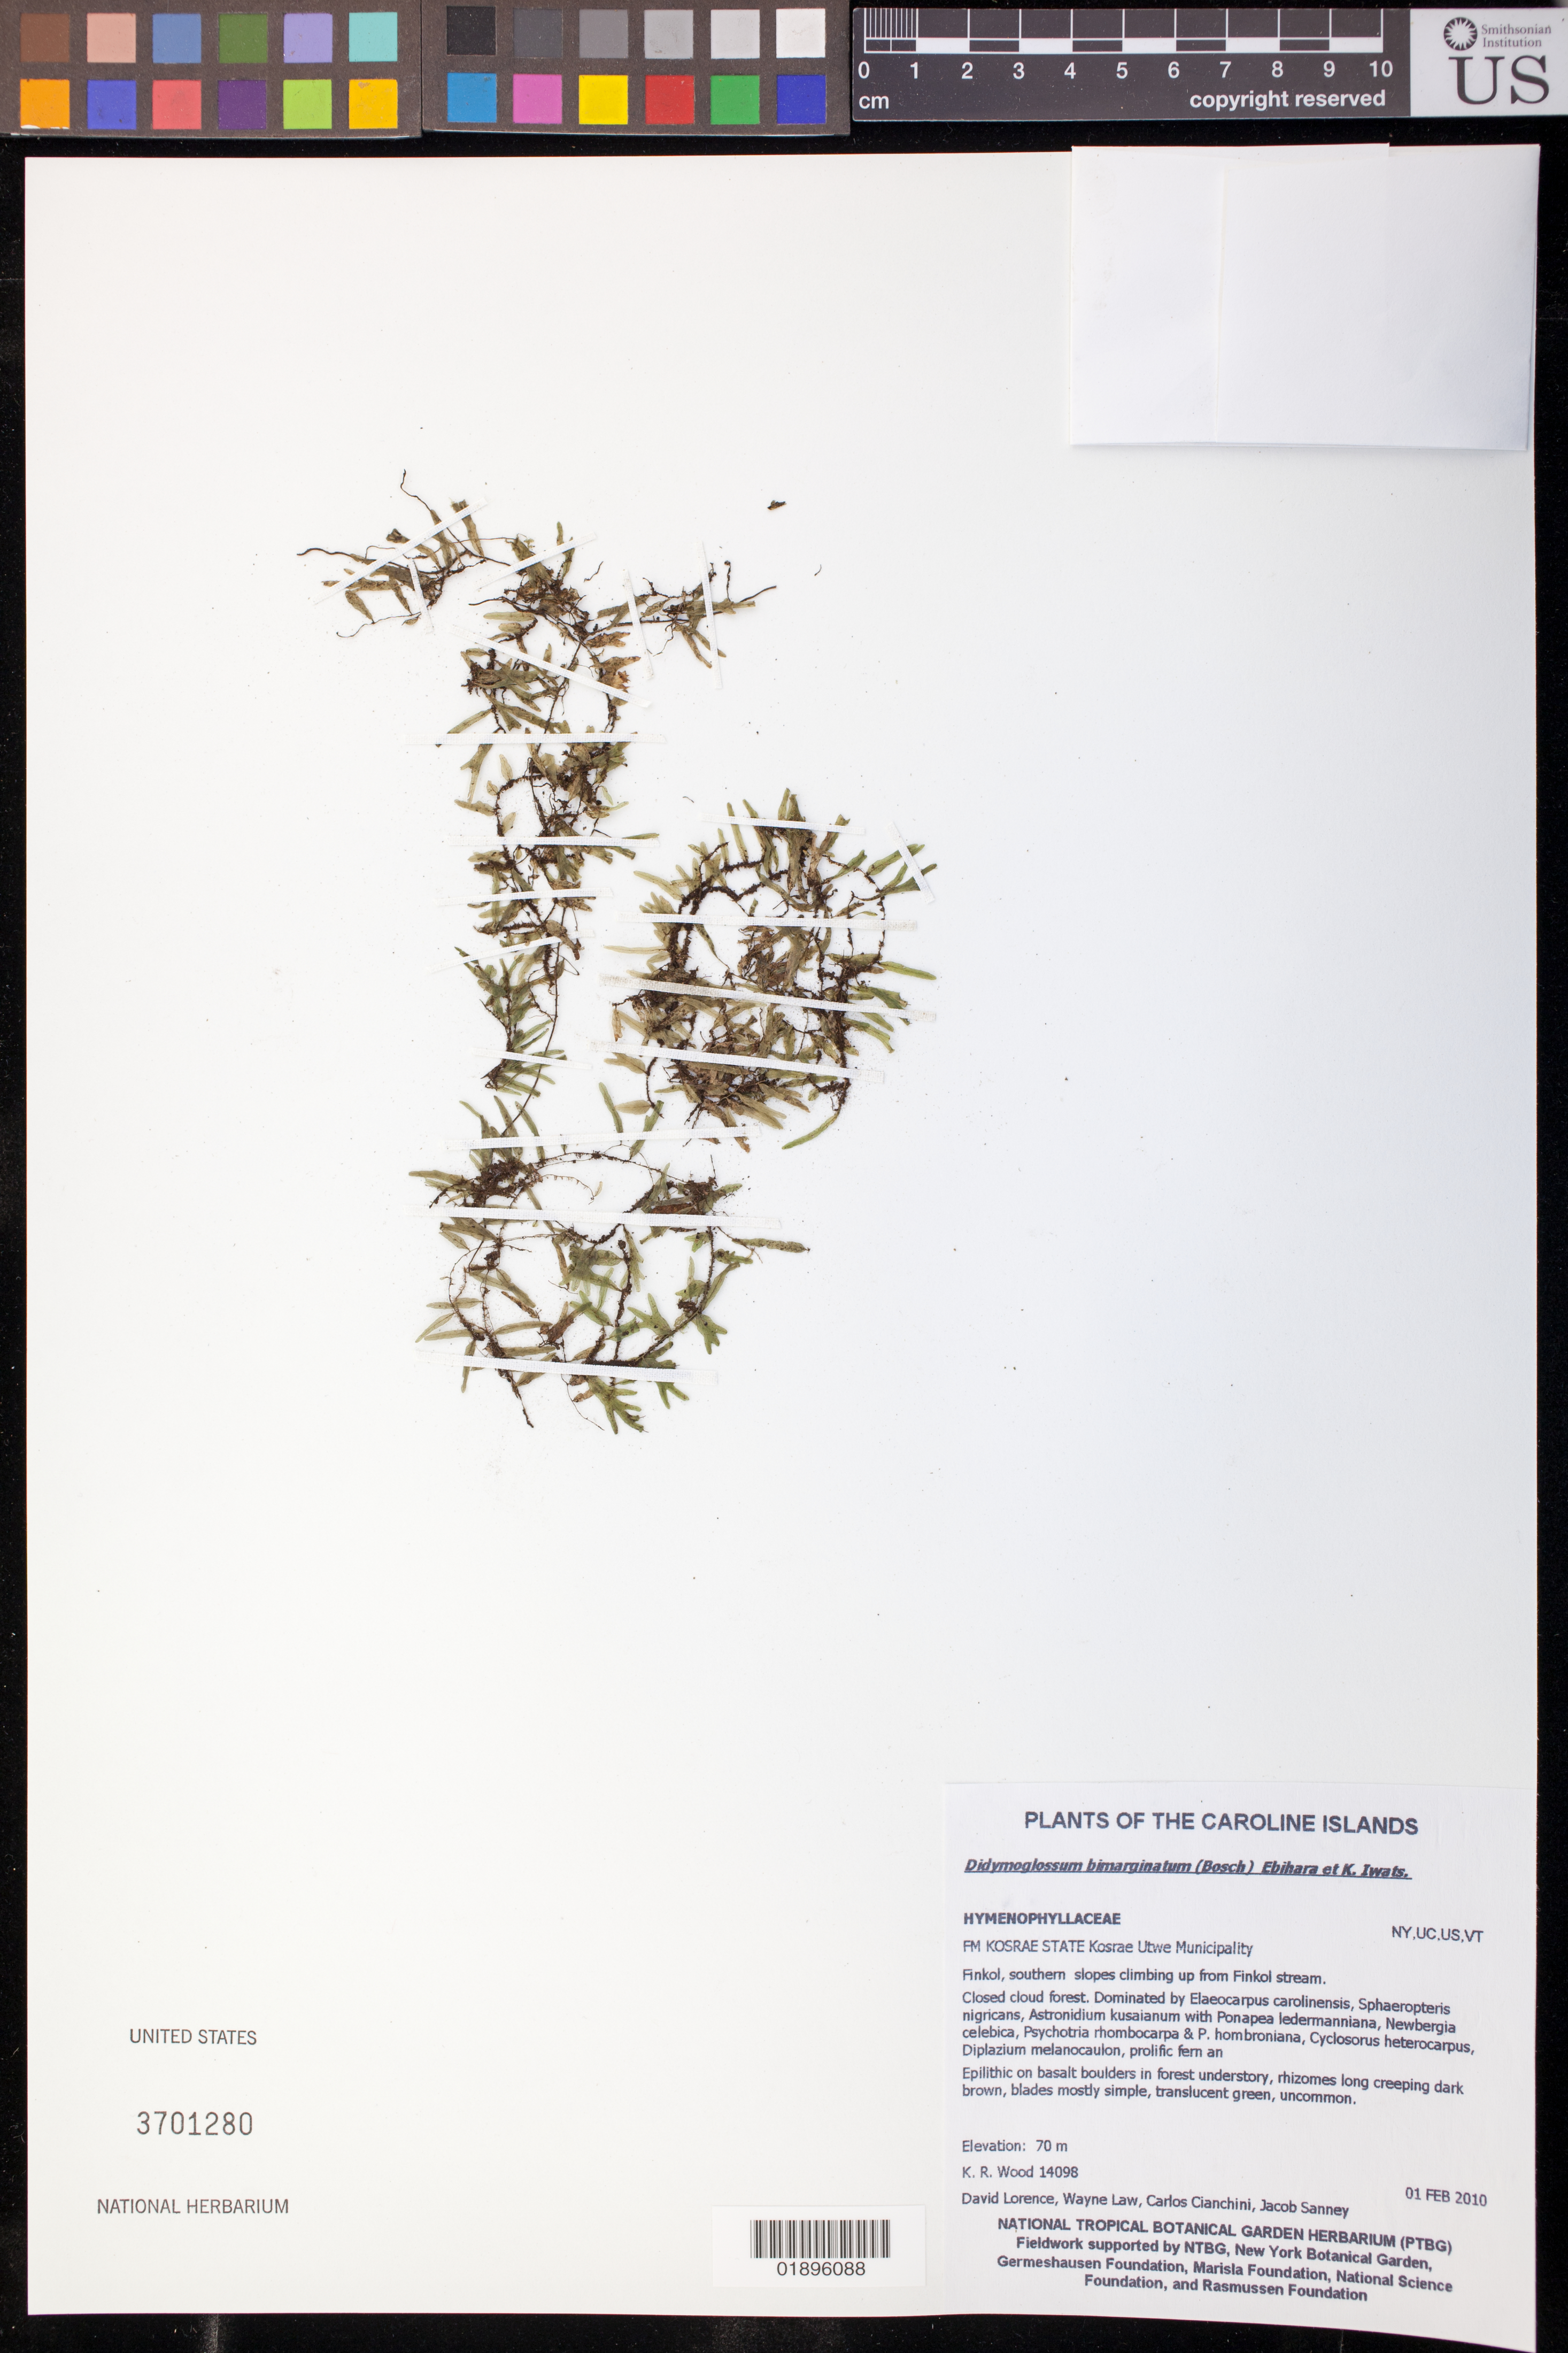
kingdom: Plantae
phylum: Tracheophyta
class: Polypodiopsida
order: Hymenophyllales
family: Hymenophyllaceae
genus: Didymoglossum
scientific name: Didymoglossum bimarginatum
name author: (Bosch) Ebihara & K. Iwats.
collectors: K. R. Wood, W. Law, C. Cianchini & J. Sanney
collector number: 14098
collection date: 2010-02-01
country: Micronesia, Federated States of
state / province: Kosrae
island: Kosrae [Kusaie]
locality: Kosrae Utwe Municipality, Finkol, southern slopes climbing up from Finkol stream.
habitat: Closed cloud forest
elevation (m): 70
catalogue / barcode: US 3701280